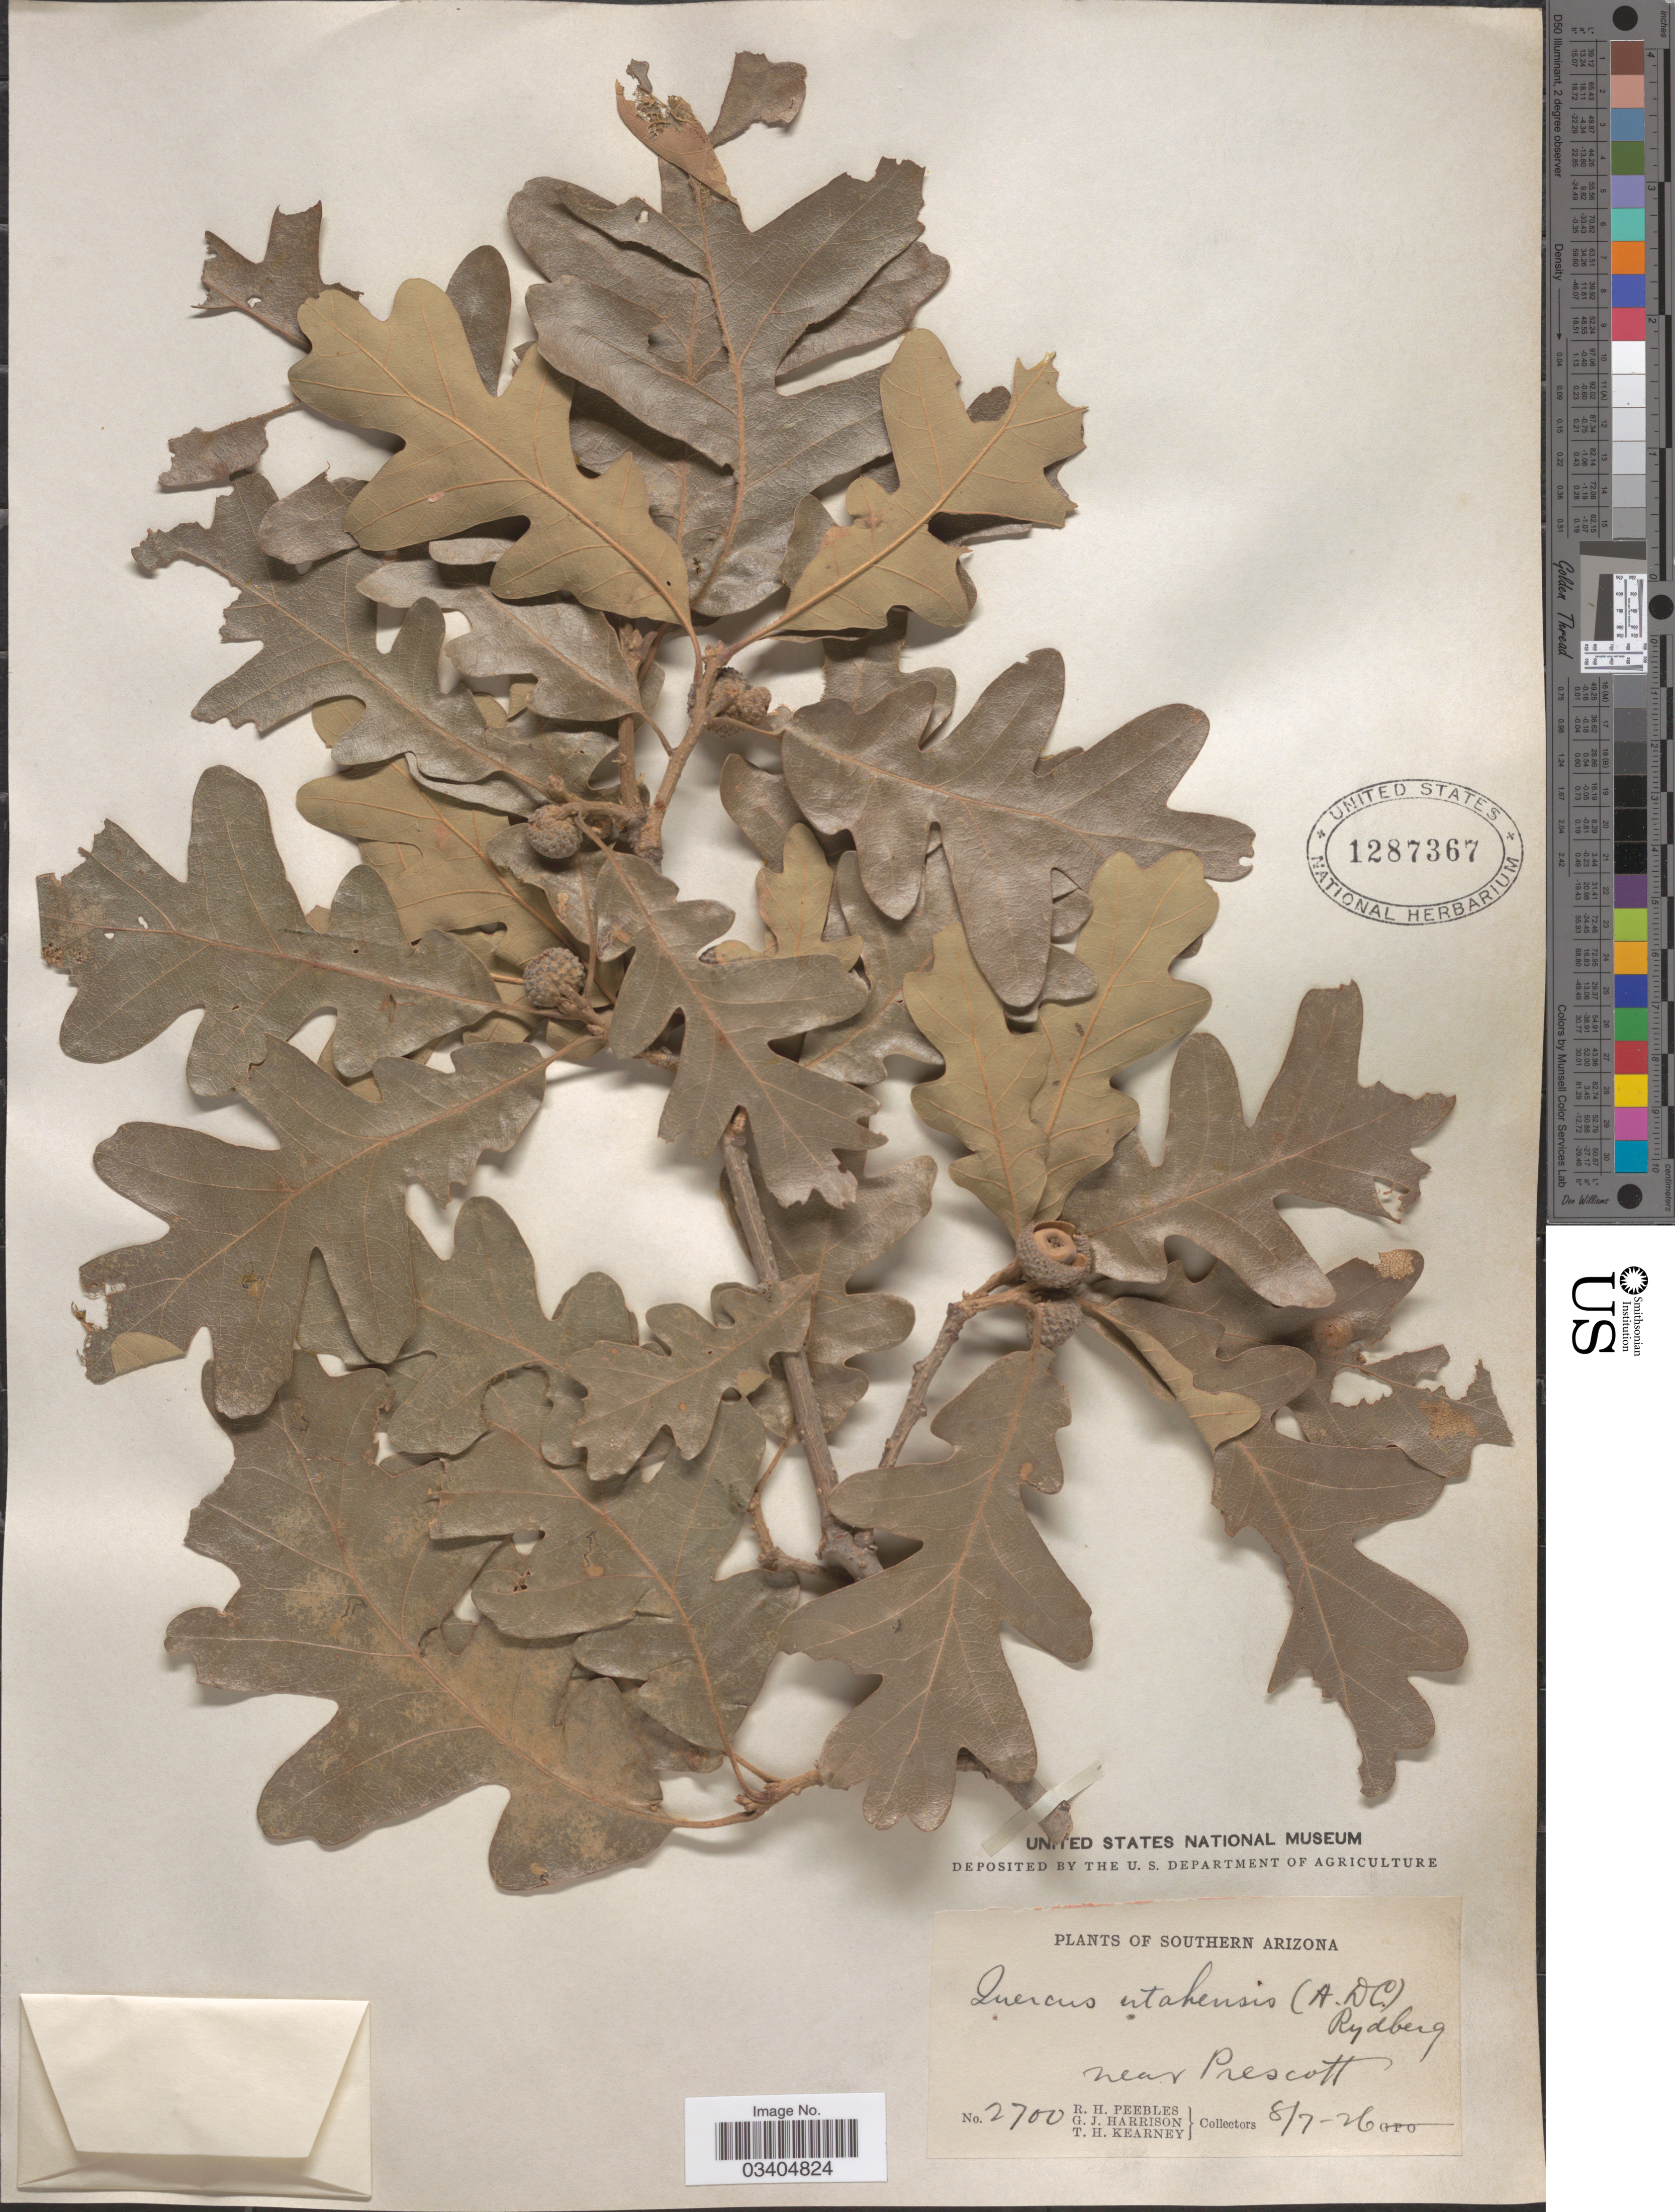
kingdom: Plantae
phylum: Tracheophyta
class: Magnoliopsida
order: Fagales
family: Fagaceae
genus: Quercus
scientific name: Quercus gambelii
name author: Nutt.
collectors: R. H. Peebles, G. J. Harrison & T. H. Kearney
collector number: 2700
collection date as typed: Transcribed d/m/y: 7/8/26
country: United States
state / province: Arizona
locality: Southern Arizona. Near Prescott.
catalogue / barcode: US 1287367